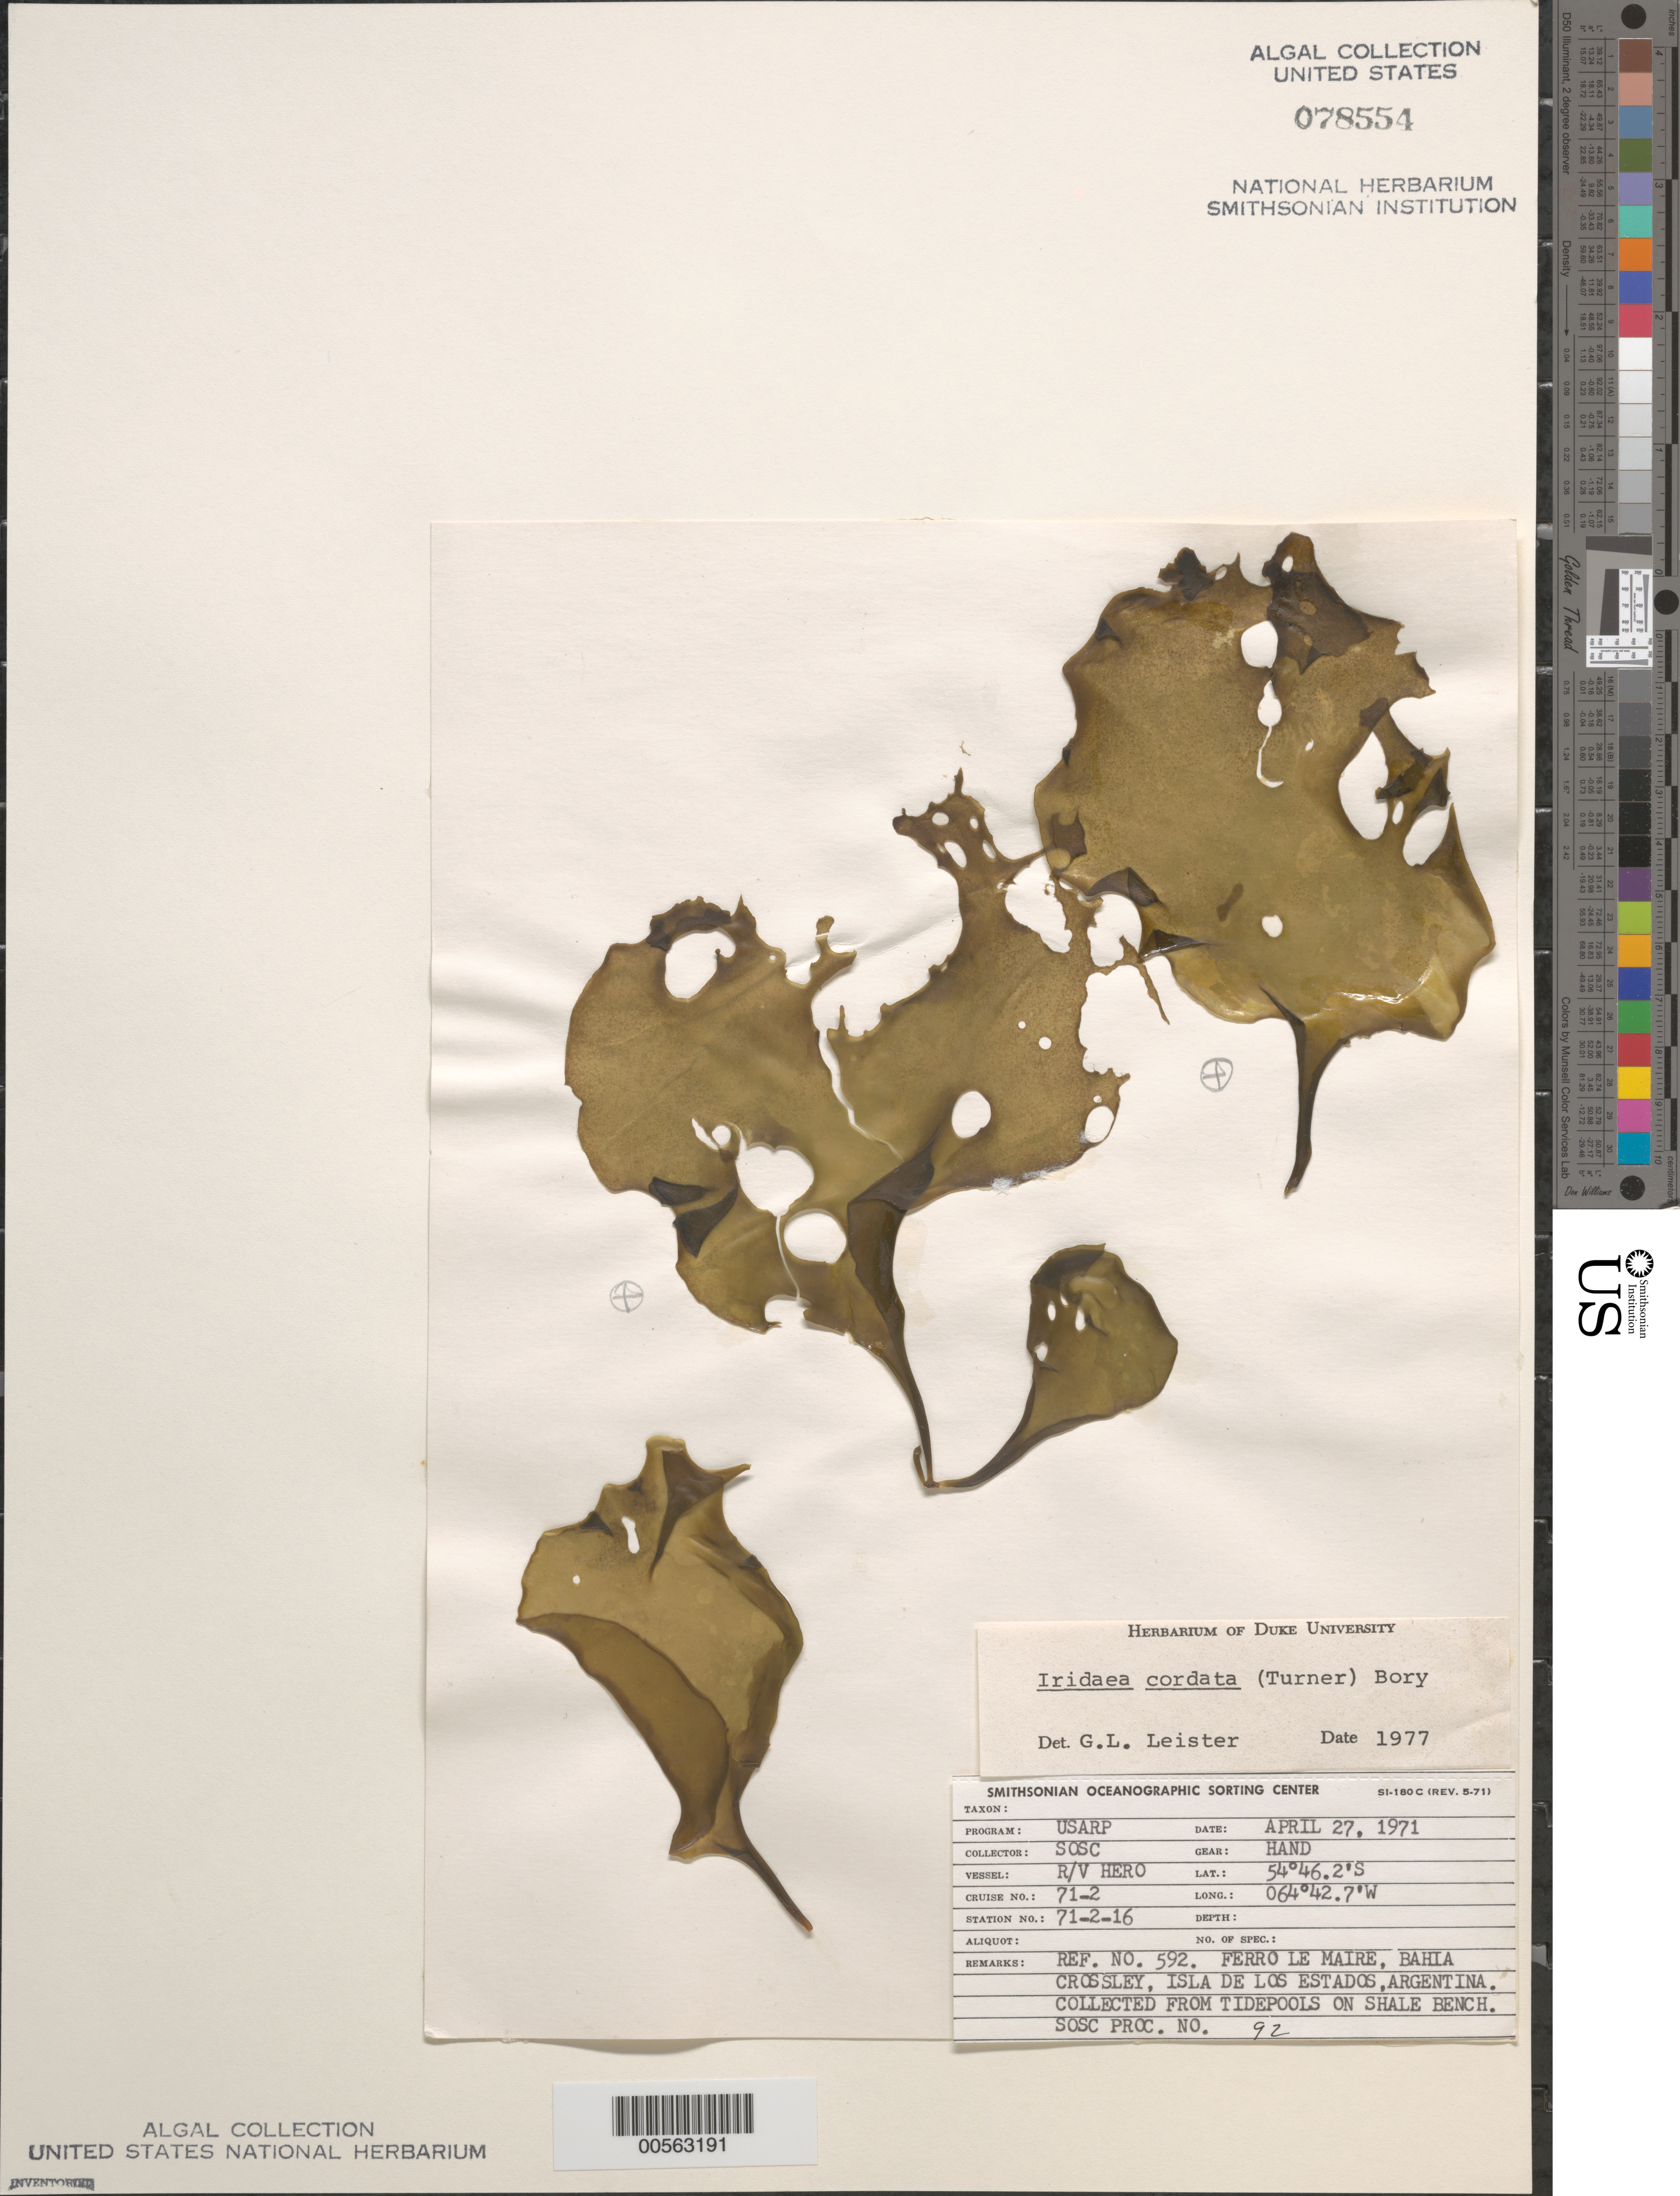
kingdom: Plantae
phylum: Rhodophyta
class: Florideophyceae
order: Gigartinales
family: Gigartinaceae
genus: Iridaea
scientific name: Iridaea cordata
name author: (Turner) Bory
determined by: Leister, G. L.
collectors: SOSC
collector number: Station 71-2-16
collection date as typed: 27 Apr 1971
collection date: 1971-04-27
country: Argentina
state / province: Tierra del Fuego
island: Isla de los Estados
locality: Ferro le Maire, Bahia Crossley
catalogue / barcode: US 78554